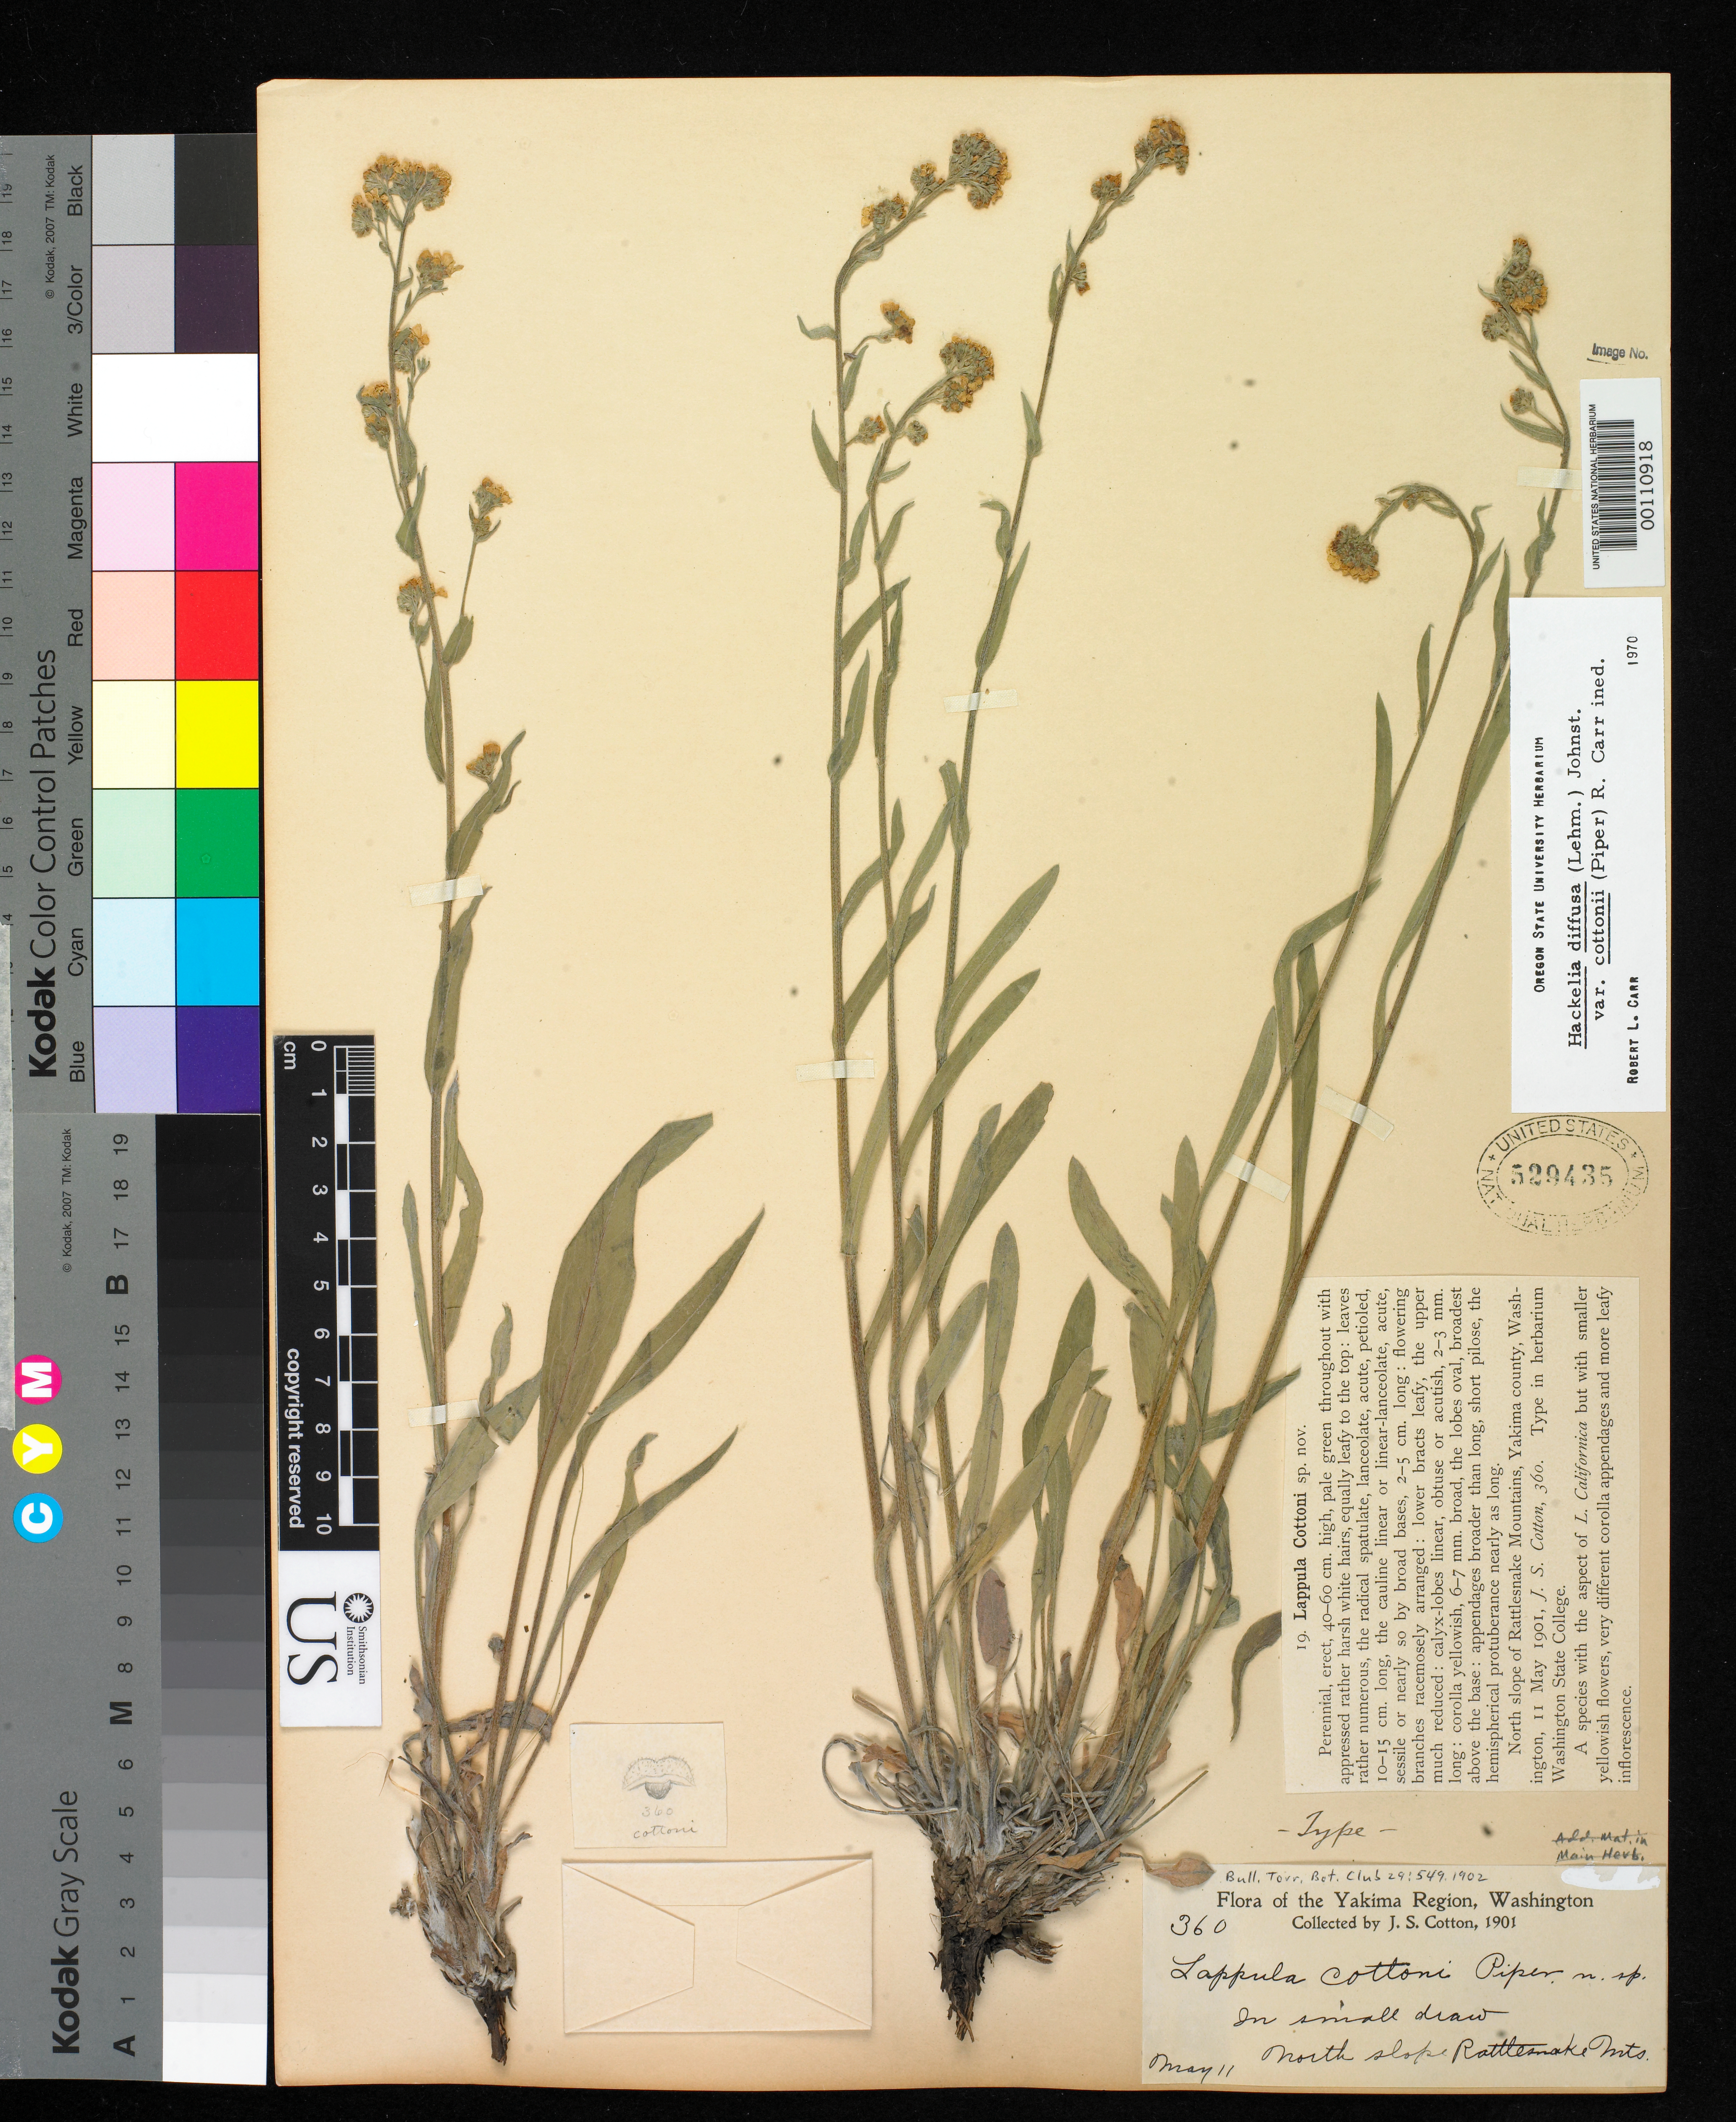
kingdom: Plantae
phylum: Tracheophyta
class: Magnoliopsida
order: Boraginales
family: Boraginaceae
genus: Lappula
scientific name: Lappula cottonii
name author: Piper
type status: Isotype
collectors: J. S. Cotton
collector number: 360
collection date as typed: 11 May 1901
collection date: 1901-05-11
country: United States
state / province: Washington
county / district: Yakima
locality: Rattlesnake Mts.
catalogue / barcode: US 529435